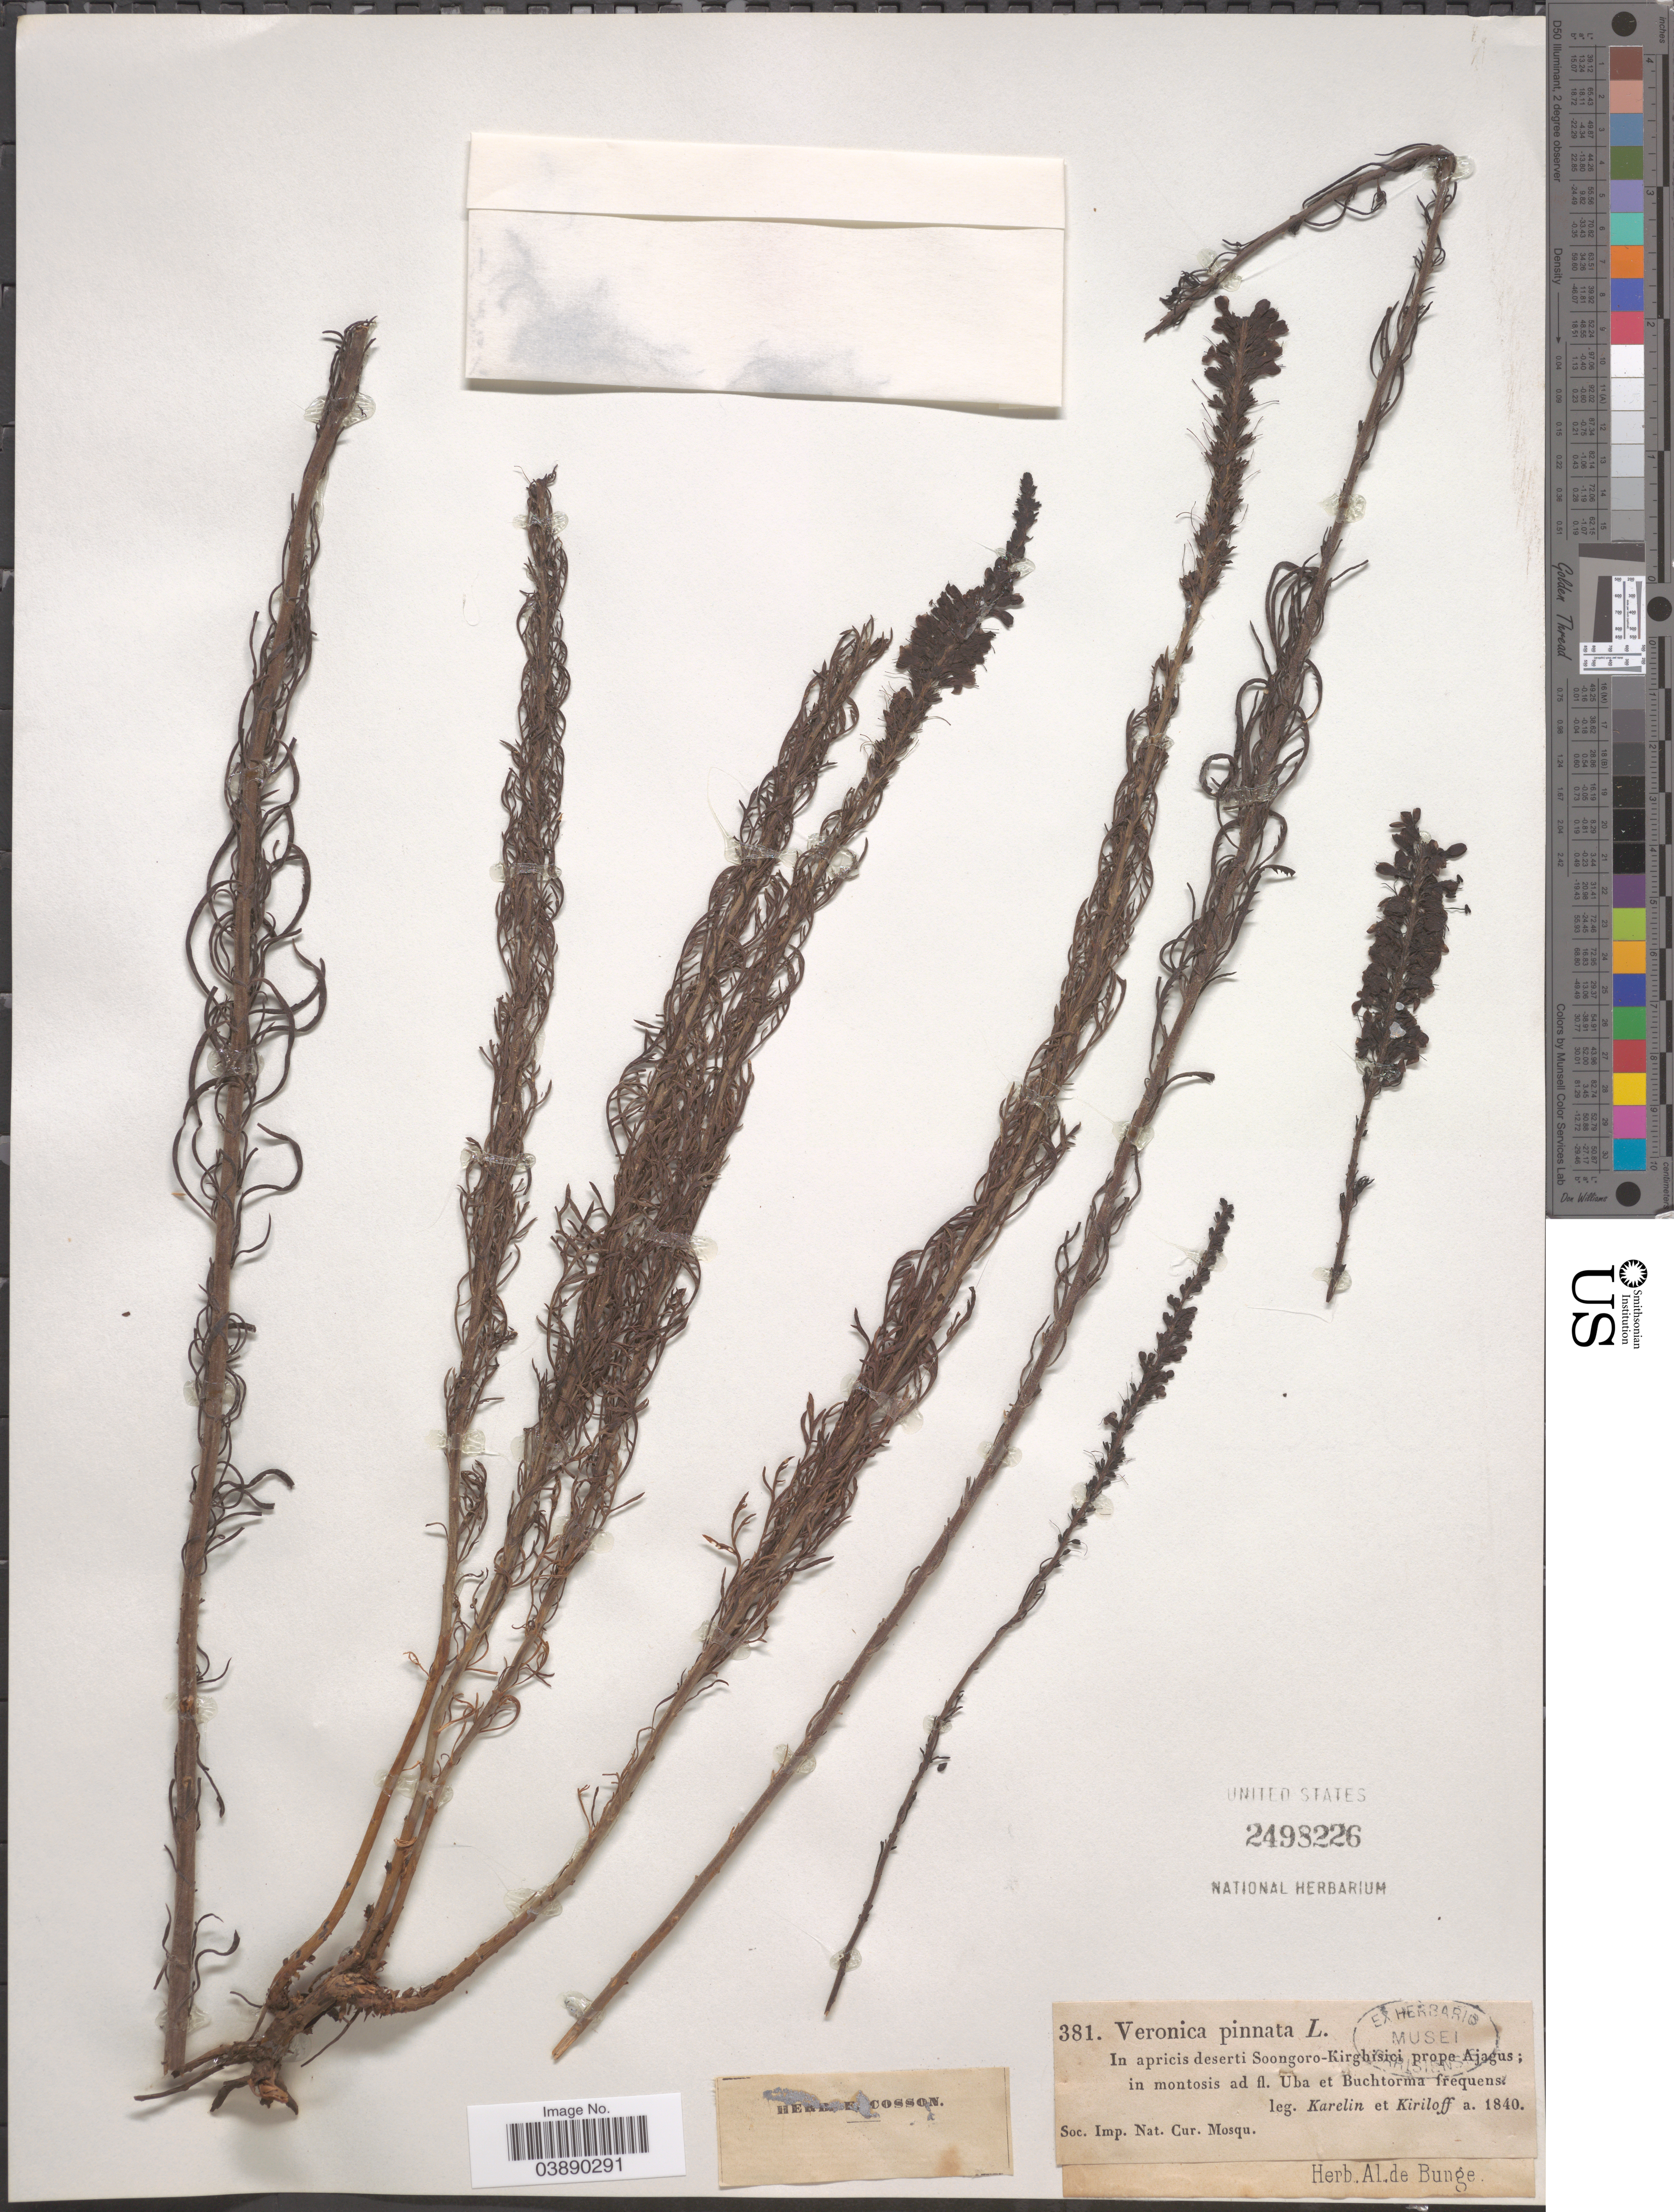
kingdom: Plantae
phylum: Tracheophyta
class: Magnoliopsida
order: Lamiales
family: Plantaginaceae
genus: Veronica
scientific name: Veronica pinnata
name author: L.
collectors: Karelin & Kiriloff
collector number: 381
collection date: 1840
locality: In apricis deserti Soongoro-Kirghisici prope Ajagus; in montosis ad fl. Uba et Buchtorma frequens.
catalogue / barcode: US 2498226